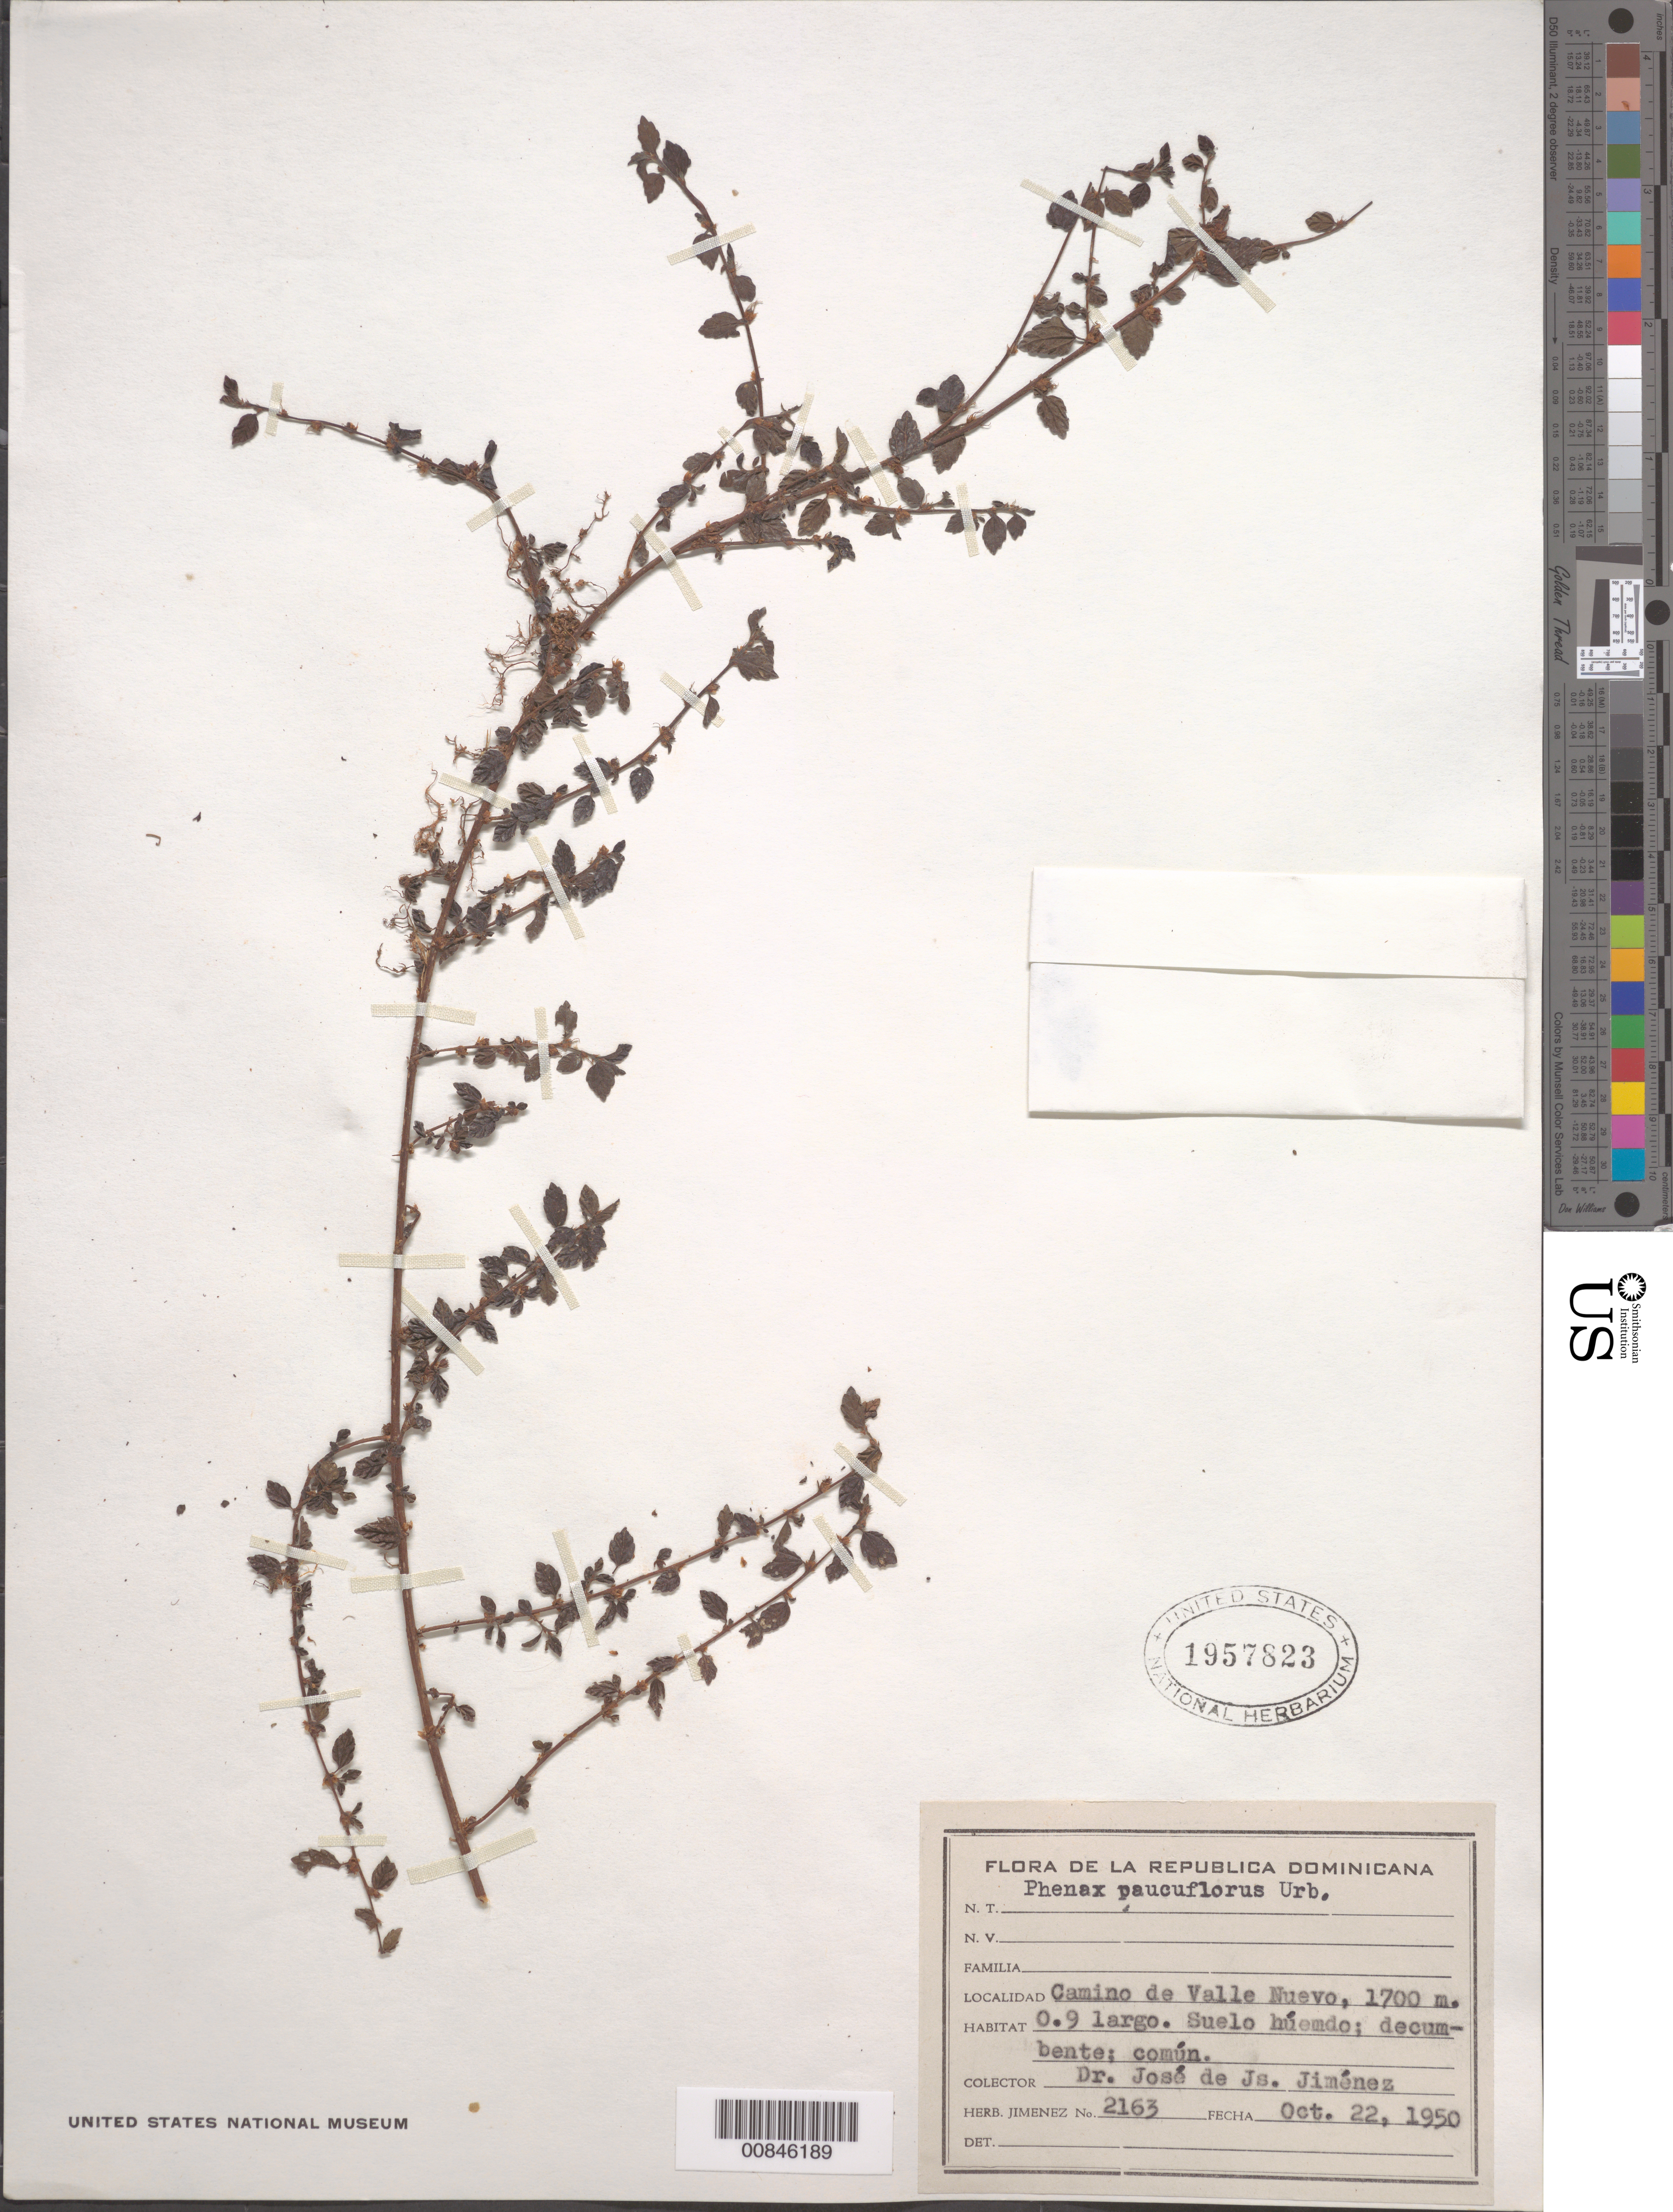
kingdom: Plantae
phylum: Tracheophyta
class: Magnoliopsida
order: Rosales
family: Urticaceae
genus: Phenax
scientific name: Phenax pauciflorus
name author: Urb.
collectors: J. J. Jiménez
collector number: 2163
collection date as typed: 22 Oct 1950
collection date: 1950-10-22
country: Dominican Republic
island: Hispaniola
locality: Camino de Valle Nuevo.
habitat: Suelo húmedo.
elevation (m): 1700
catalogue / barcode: US 1957823